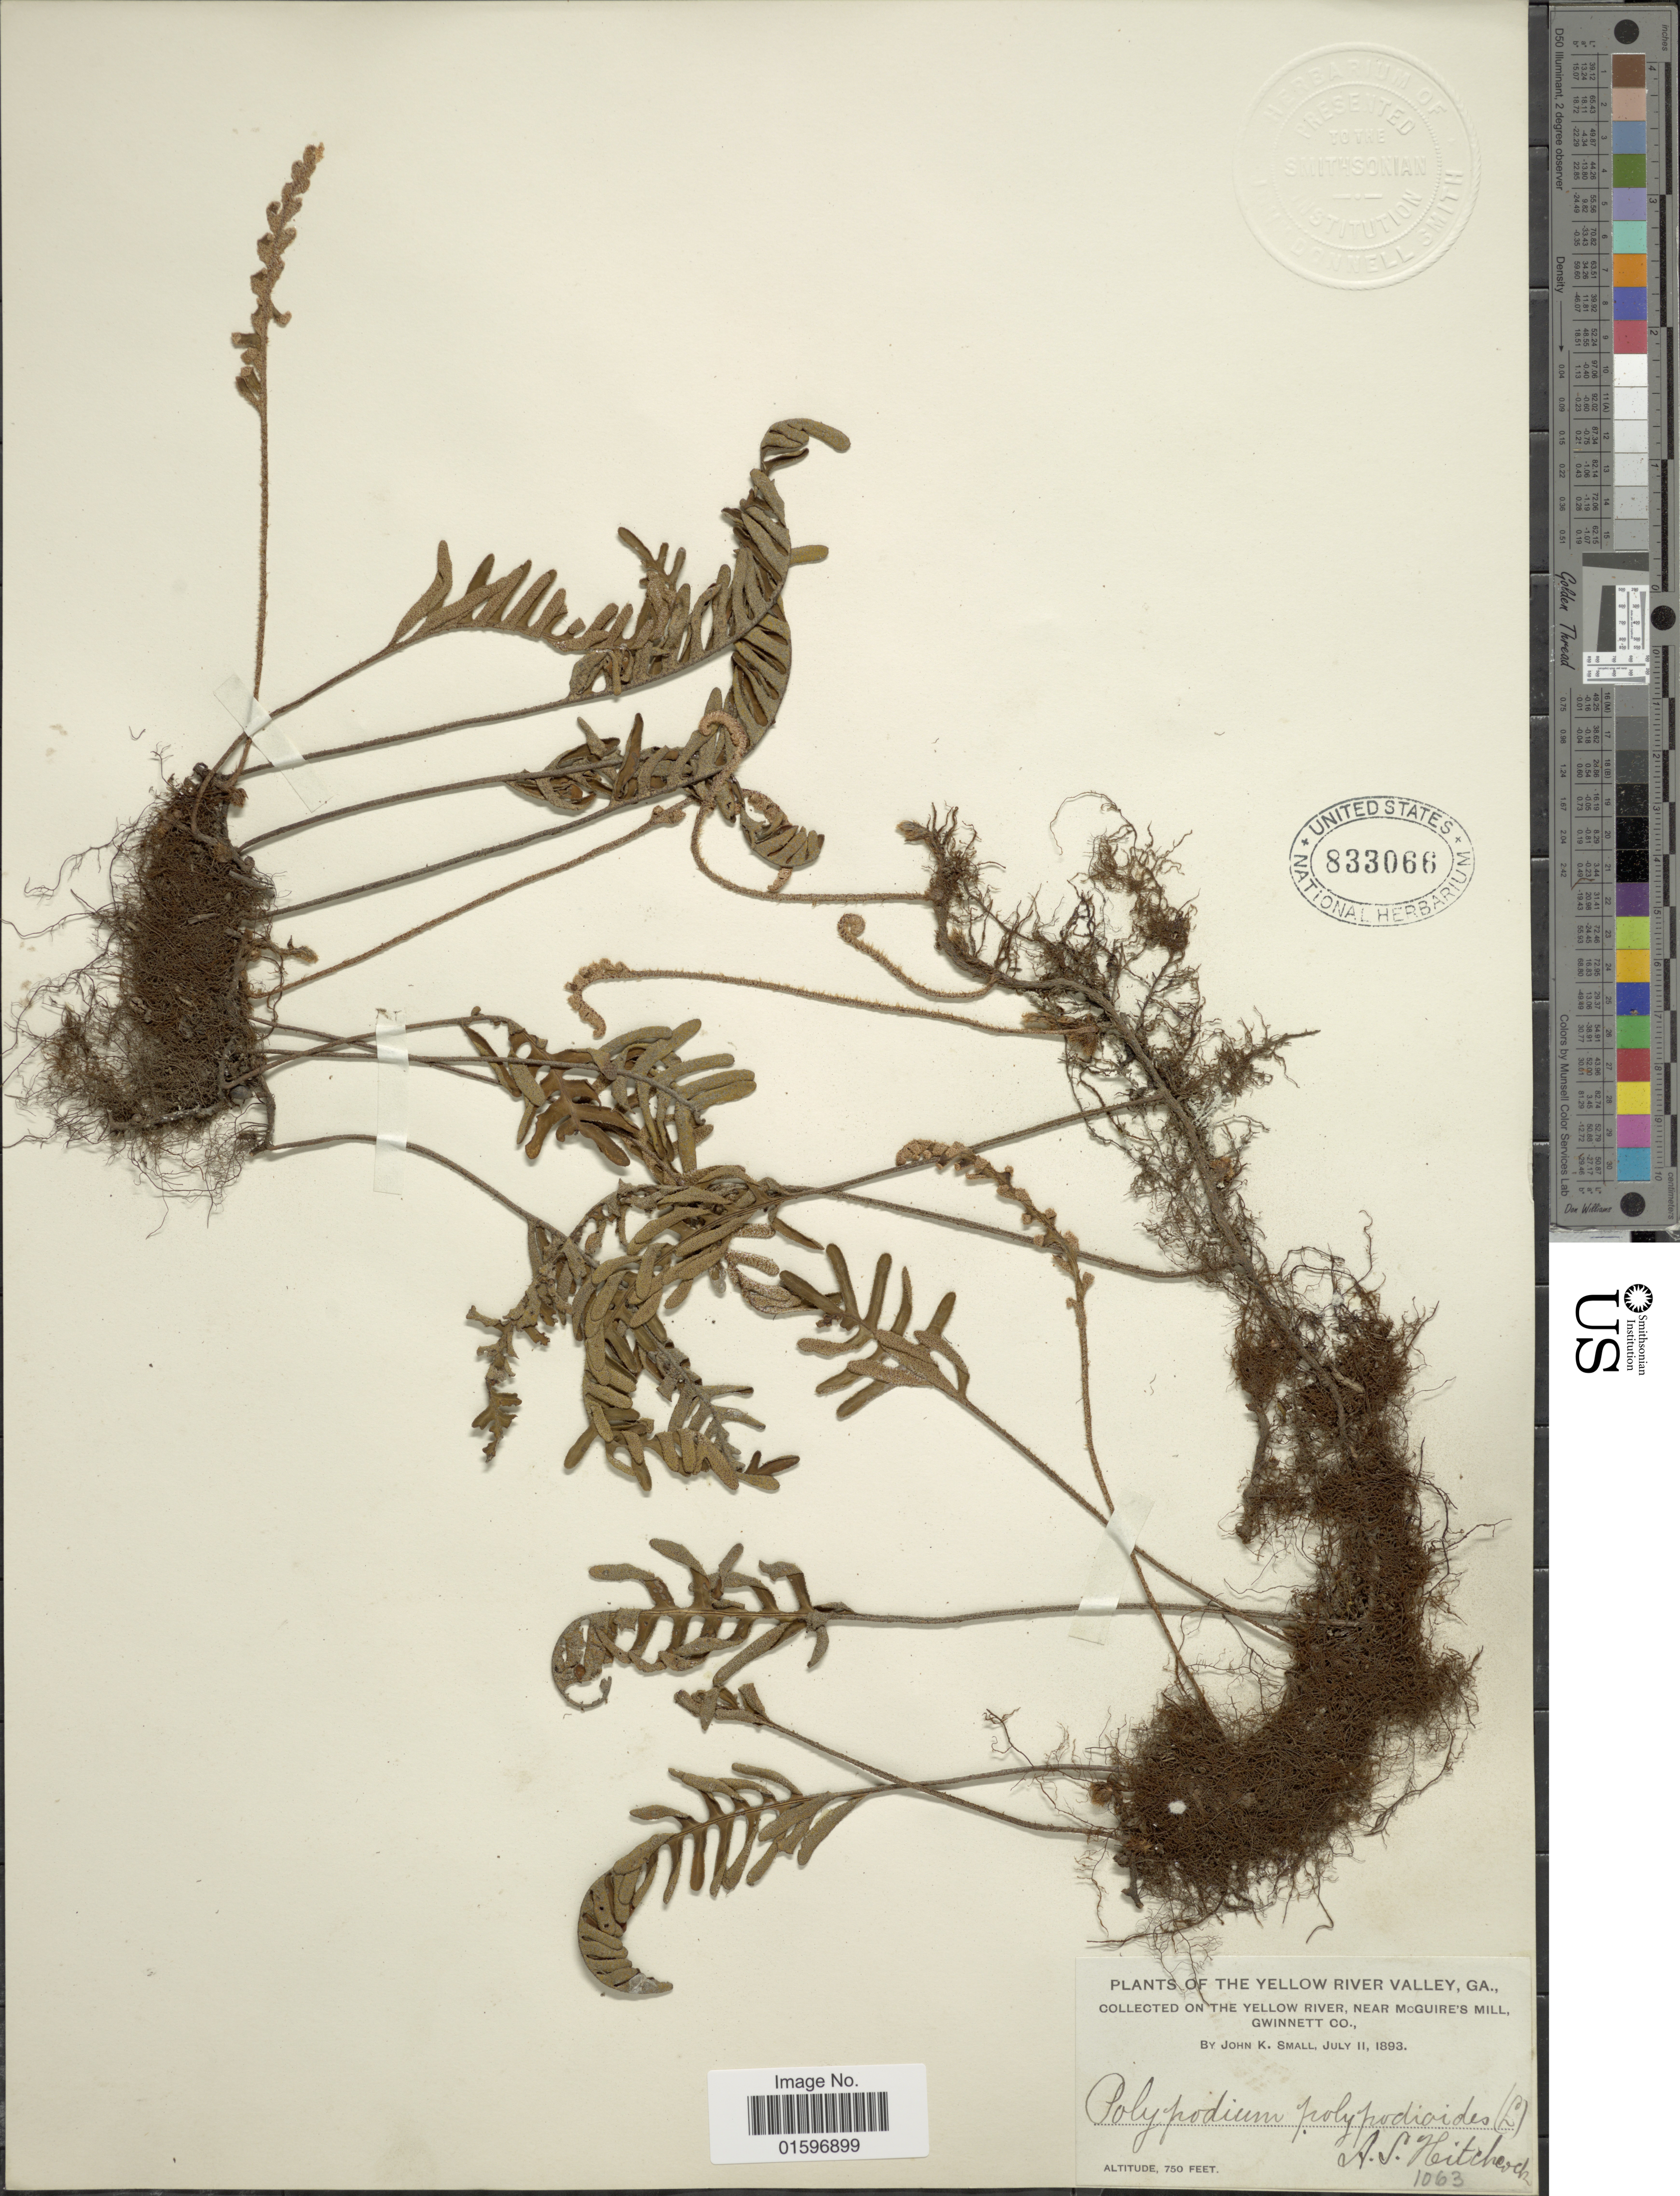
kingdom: Plantae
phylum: Tracheophyta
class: Polypodiopsida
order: Polypodiales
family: Polypodiaceae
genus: Pleopeltis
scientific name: Pleopeltis polypodioides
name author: (L.) E.G. Andrews & Windham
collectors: J. K. Small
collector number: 1063?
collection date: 1893-07-11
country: United States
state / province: Georgia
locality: Yellow River Valley. On the Yellow River, near McQGuire's Mill, Gwinnett Co.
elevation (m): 229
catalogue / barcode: US 833066